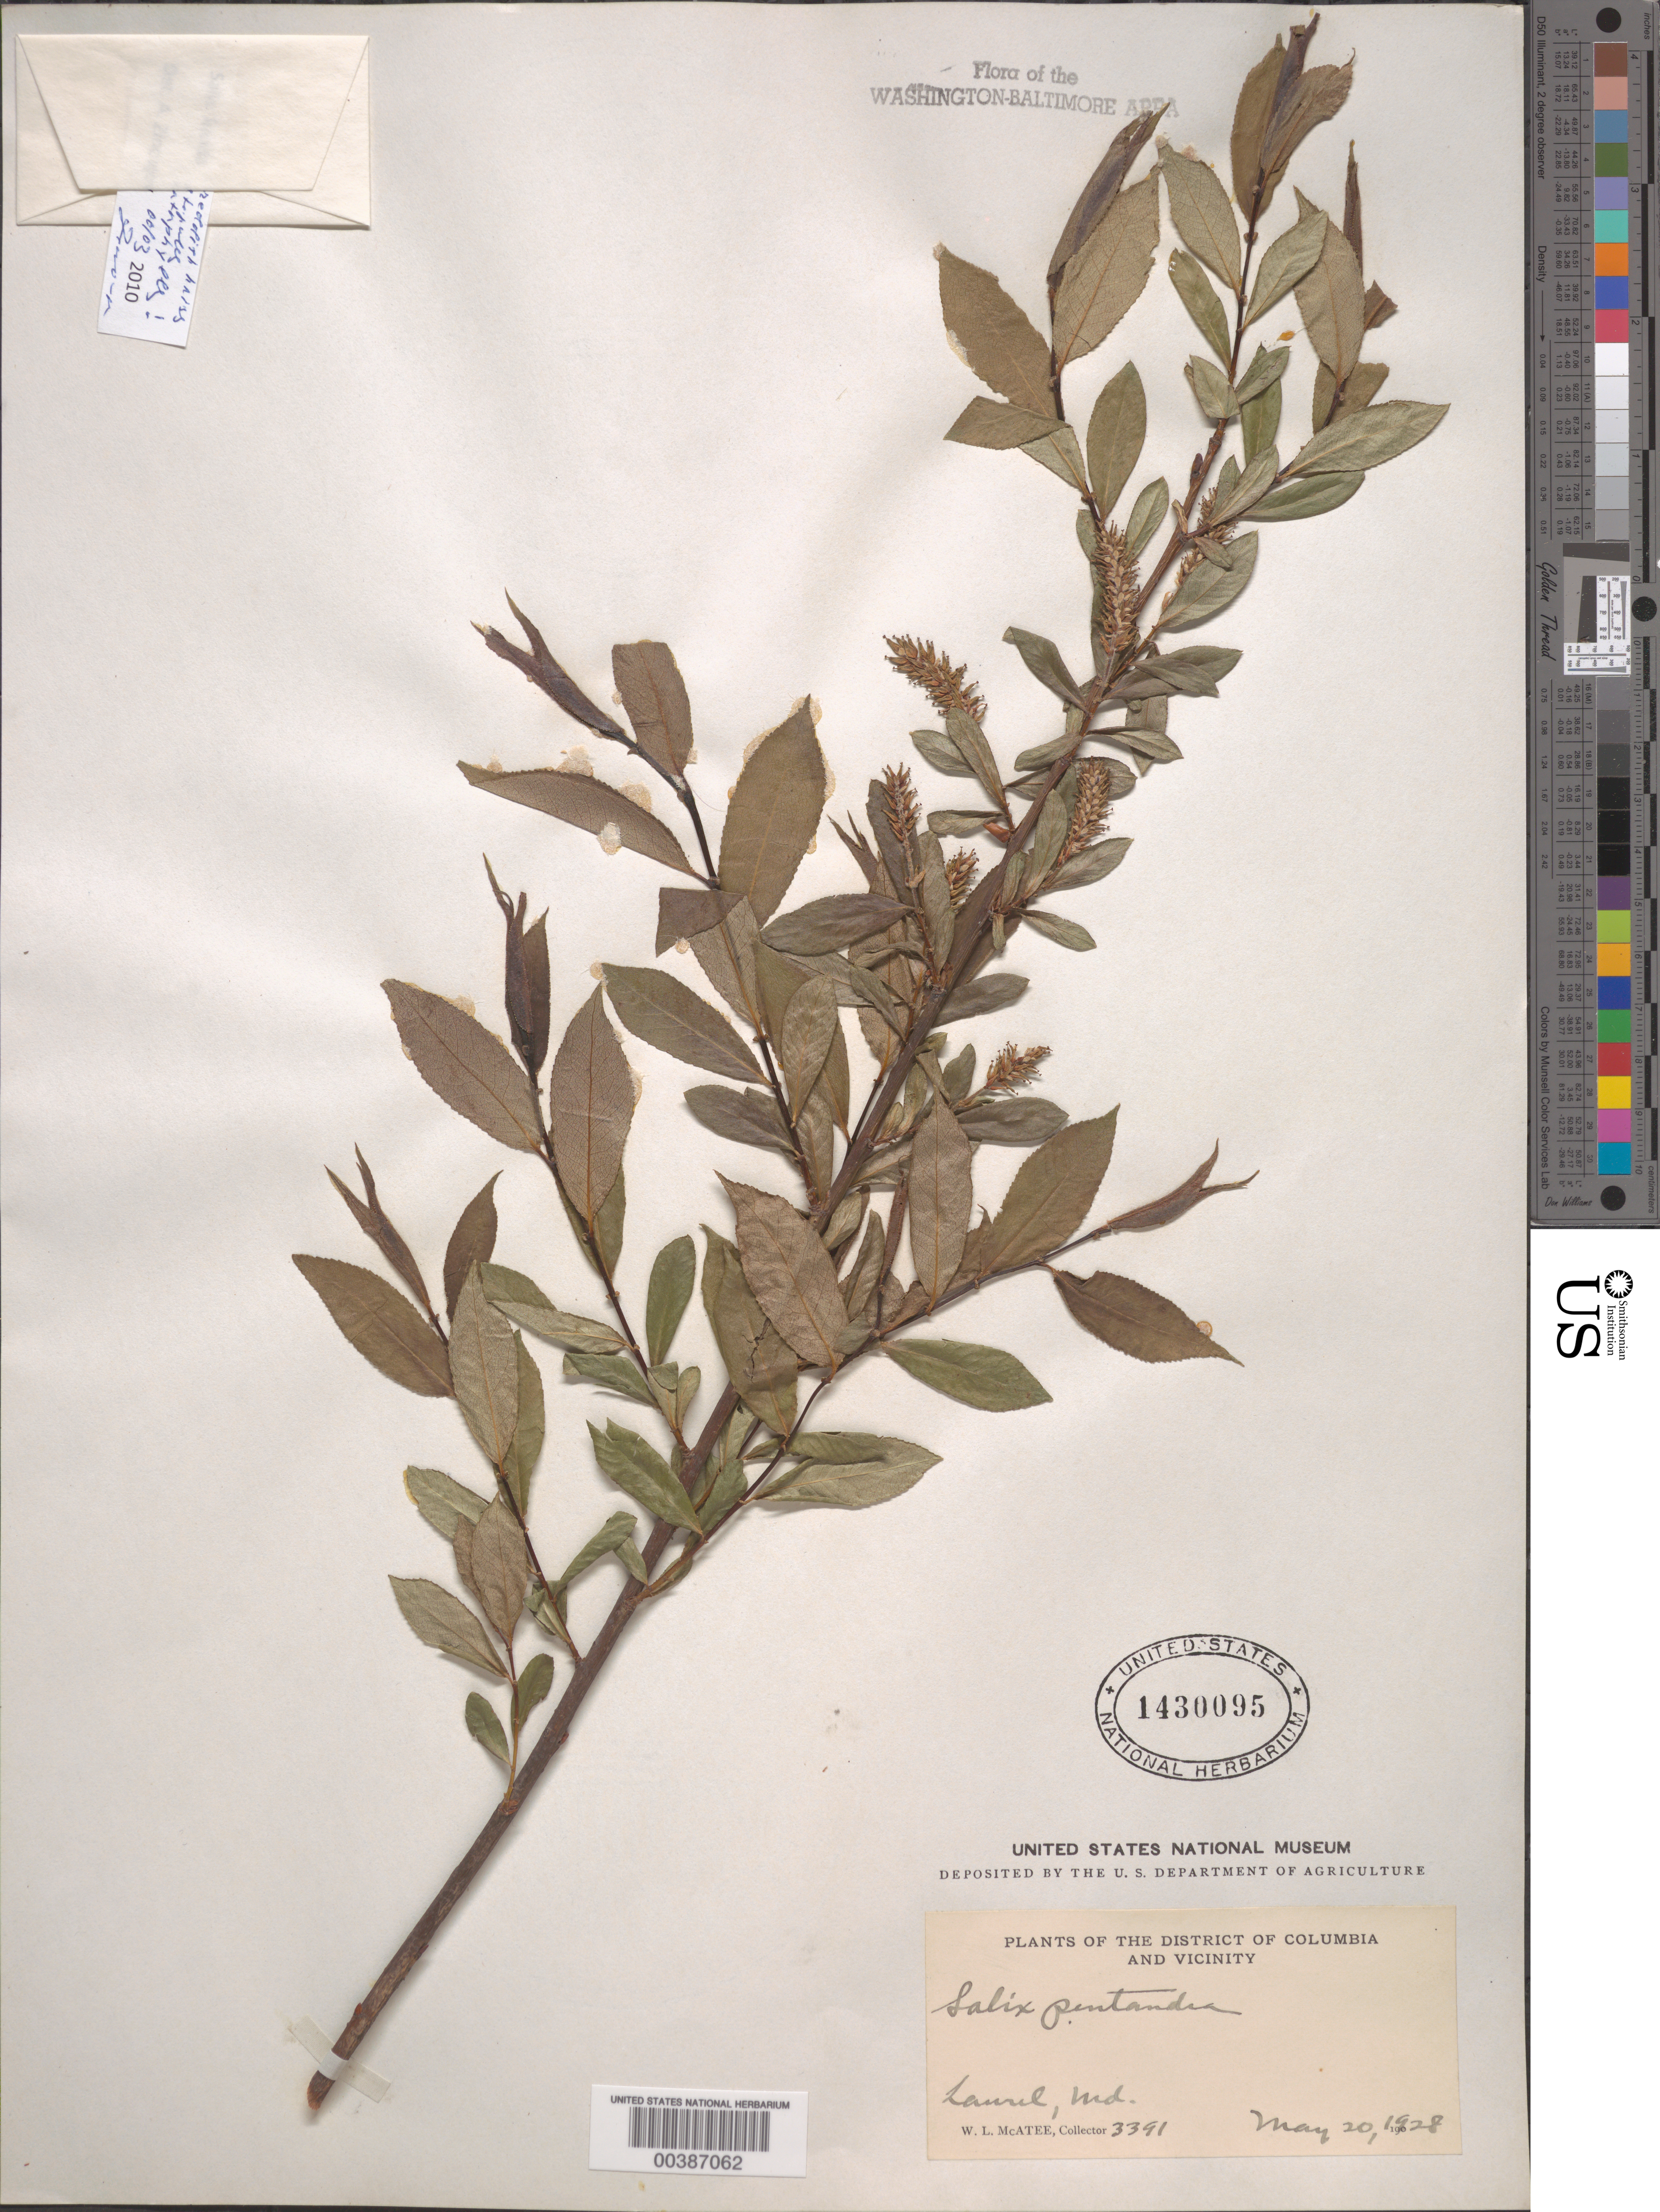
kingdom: Plantae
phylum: Tracheophyta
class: Magnoliopsida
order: Malpighiales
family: Salicaceae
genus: Salix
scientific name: Salix pentandra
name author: L.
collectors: W. McAtee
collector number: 3391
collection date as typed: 20 May 1928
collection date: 1928-05-20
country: United States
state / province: Maryland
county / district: Prince George's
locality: Laurel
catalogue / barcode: US 1430095